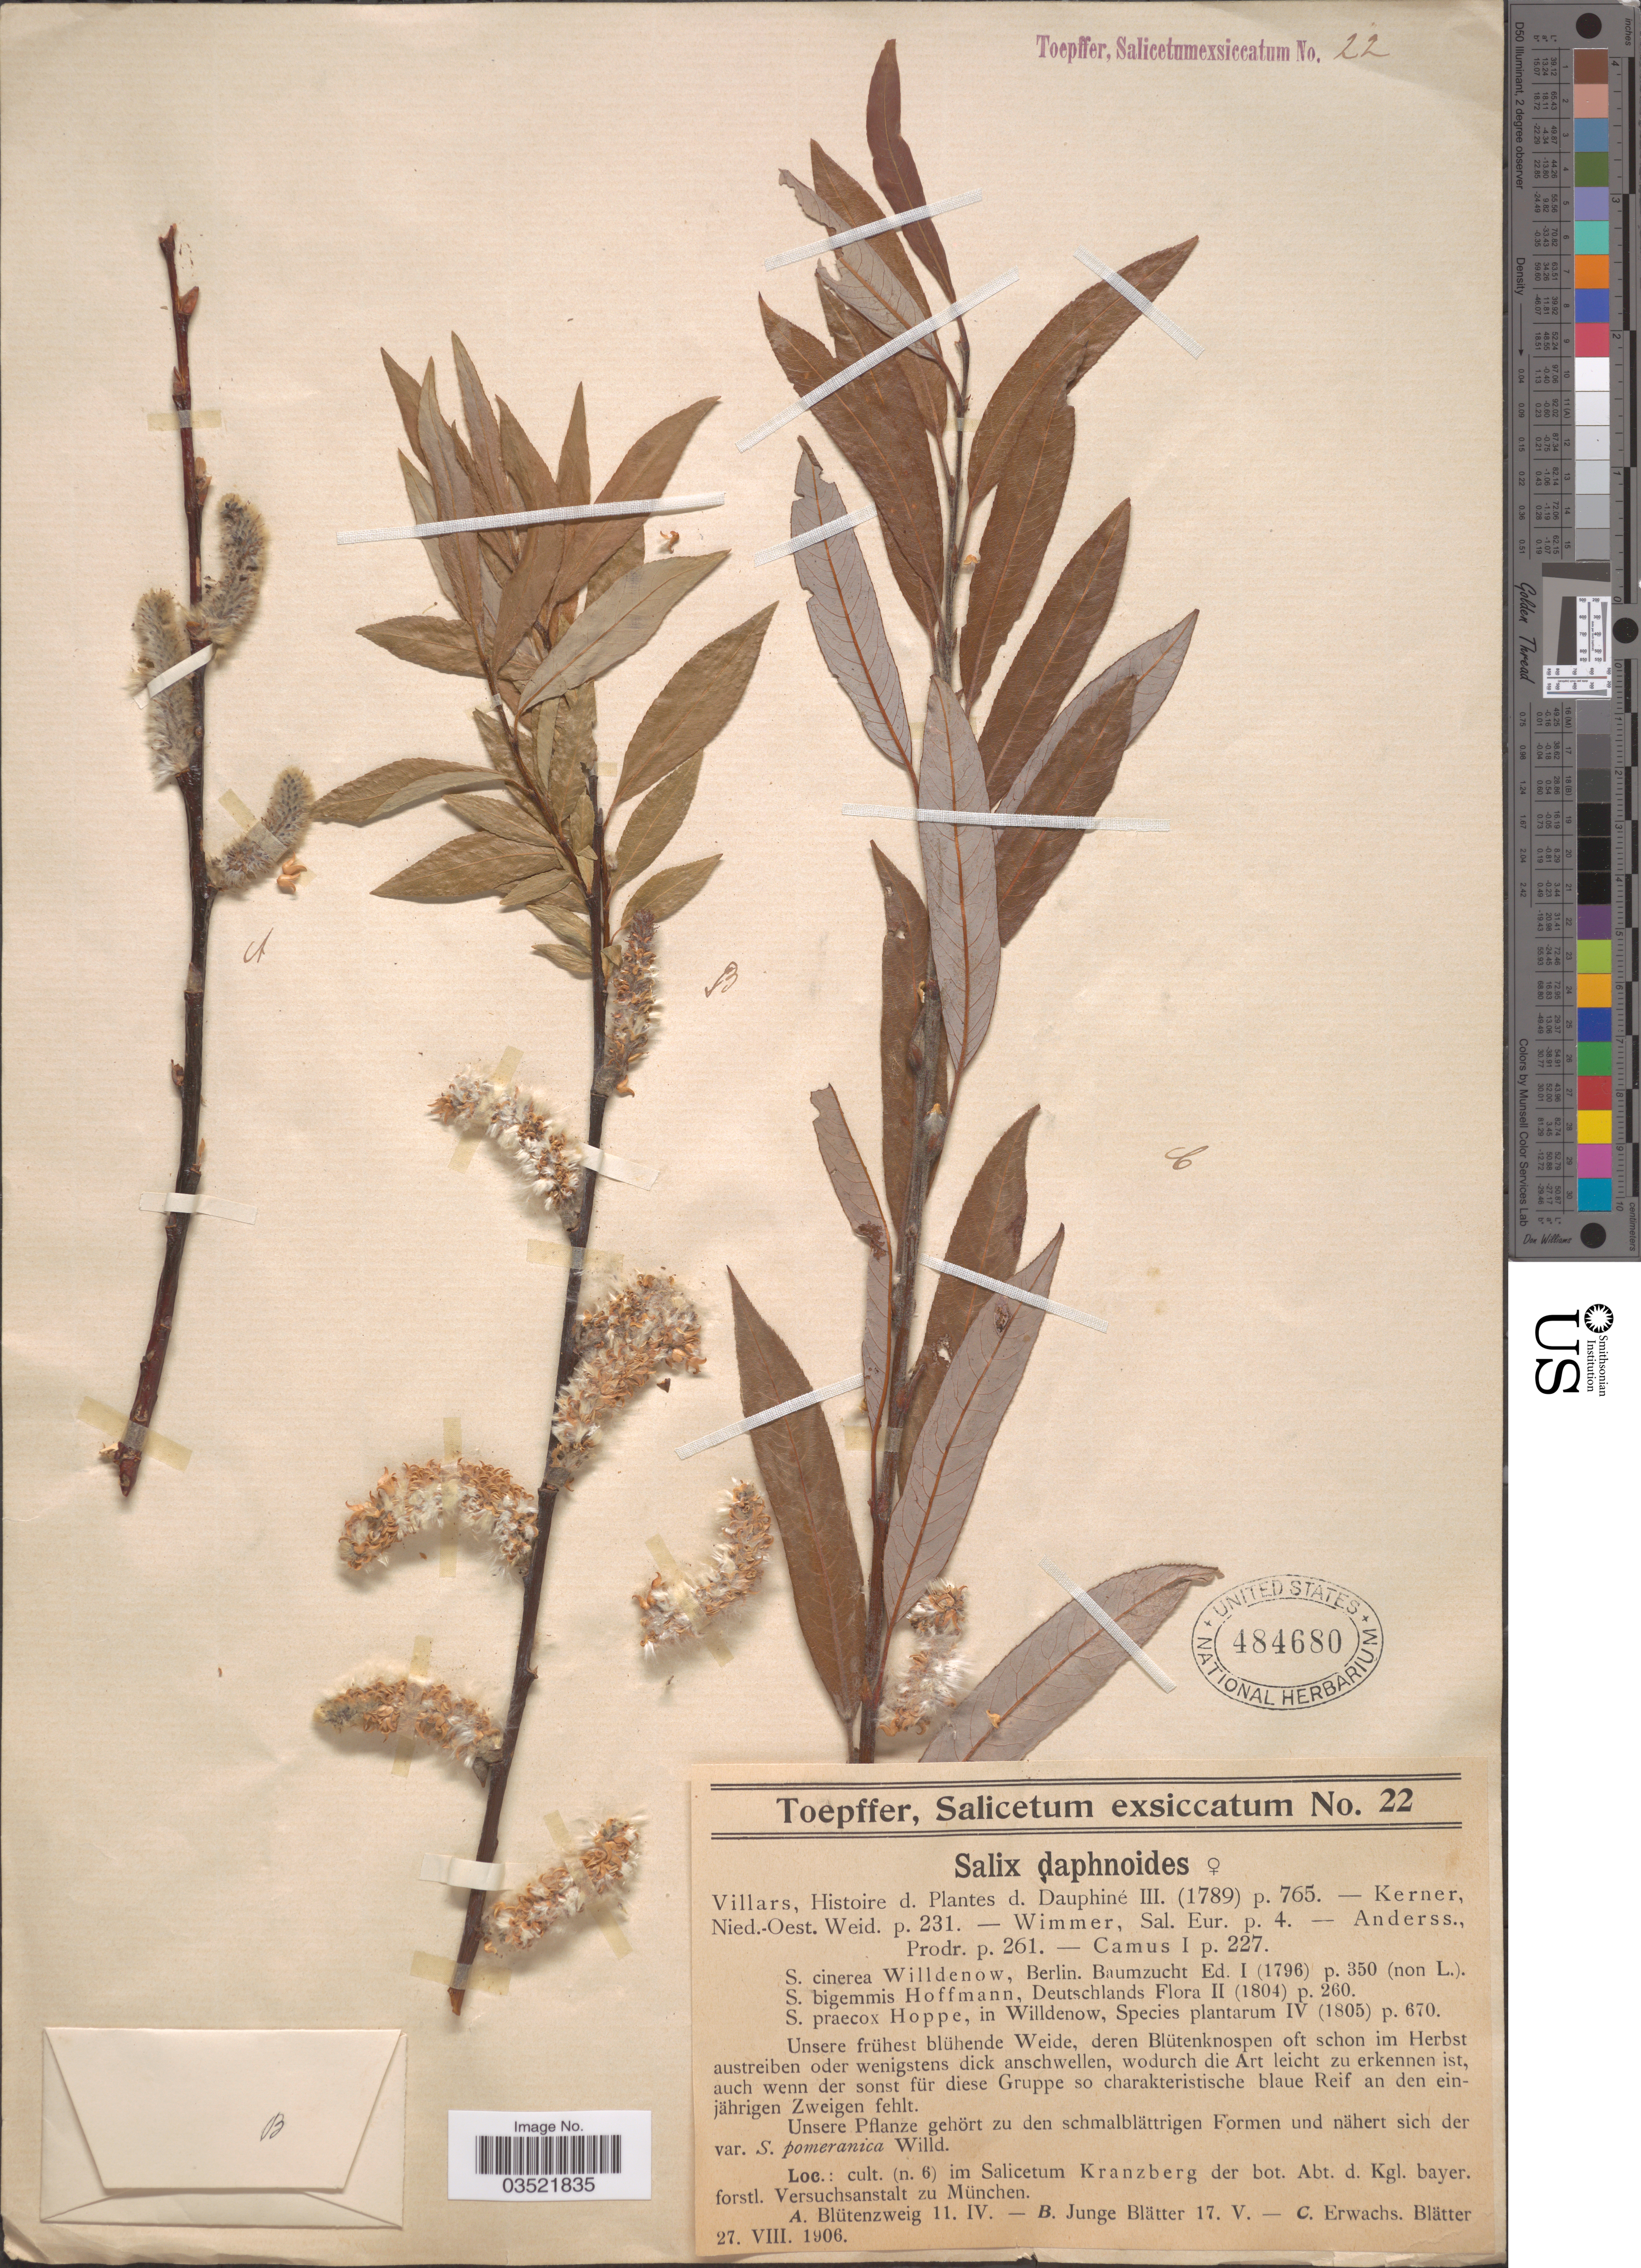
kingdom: Plantae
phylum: Tracheophyta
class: Magnoliopsida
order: Malpighiales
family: Salicaceae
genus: Salix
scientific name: Salix daphnoides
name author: Vill.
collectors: A. Toepffer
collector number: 22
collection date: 1906-04-11/1906-08-27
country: Germany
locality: Cult. (n. 6) im Salicetum Kranzberg der bot. Abt. d. Kgl. bayer. forstl. Versuchsanstalt zu München.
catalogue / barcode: US 484680